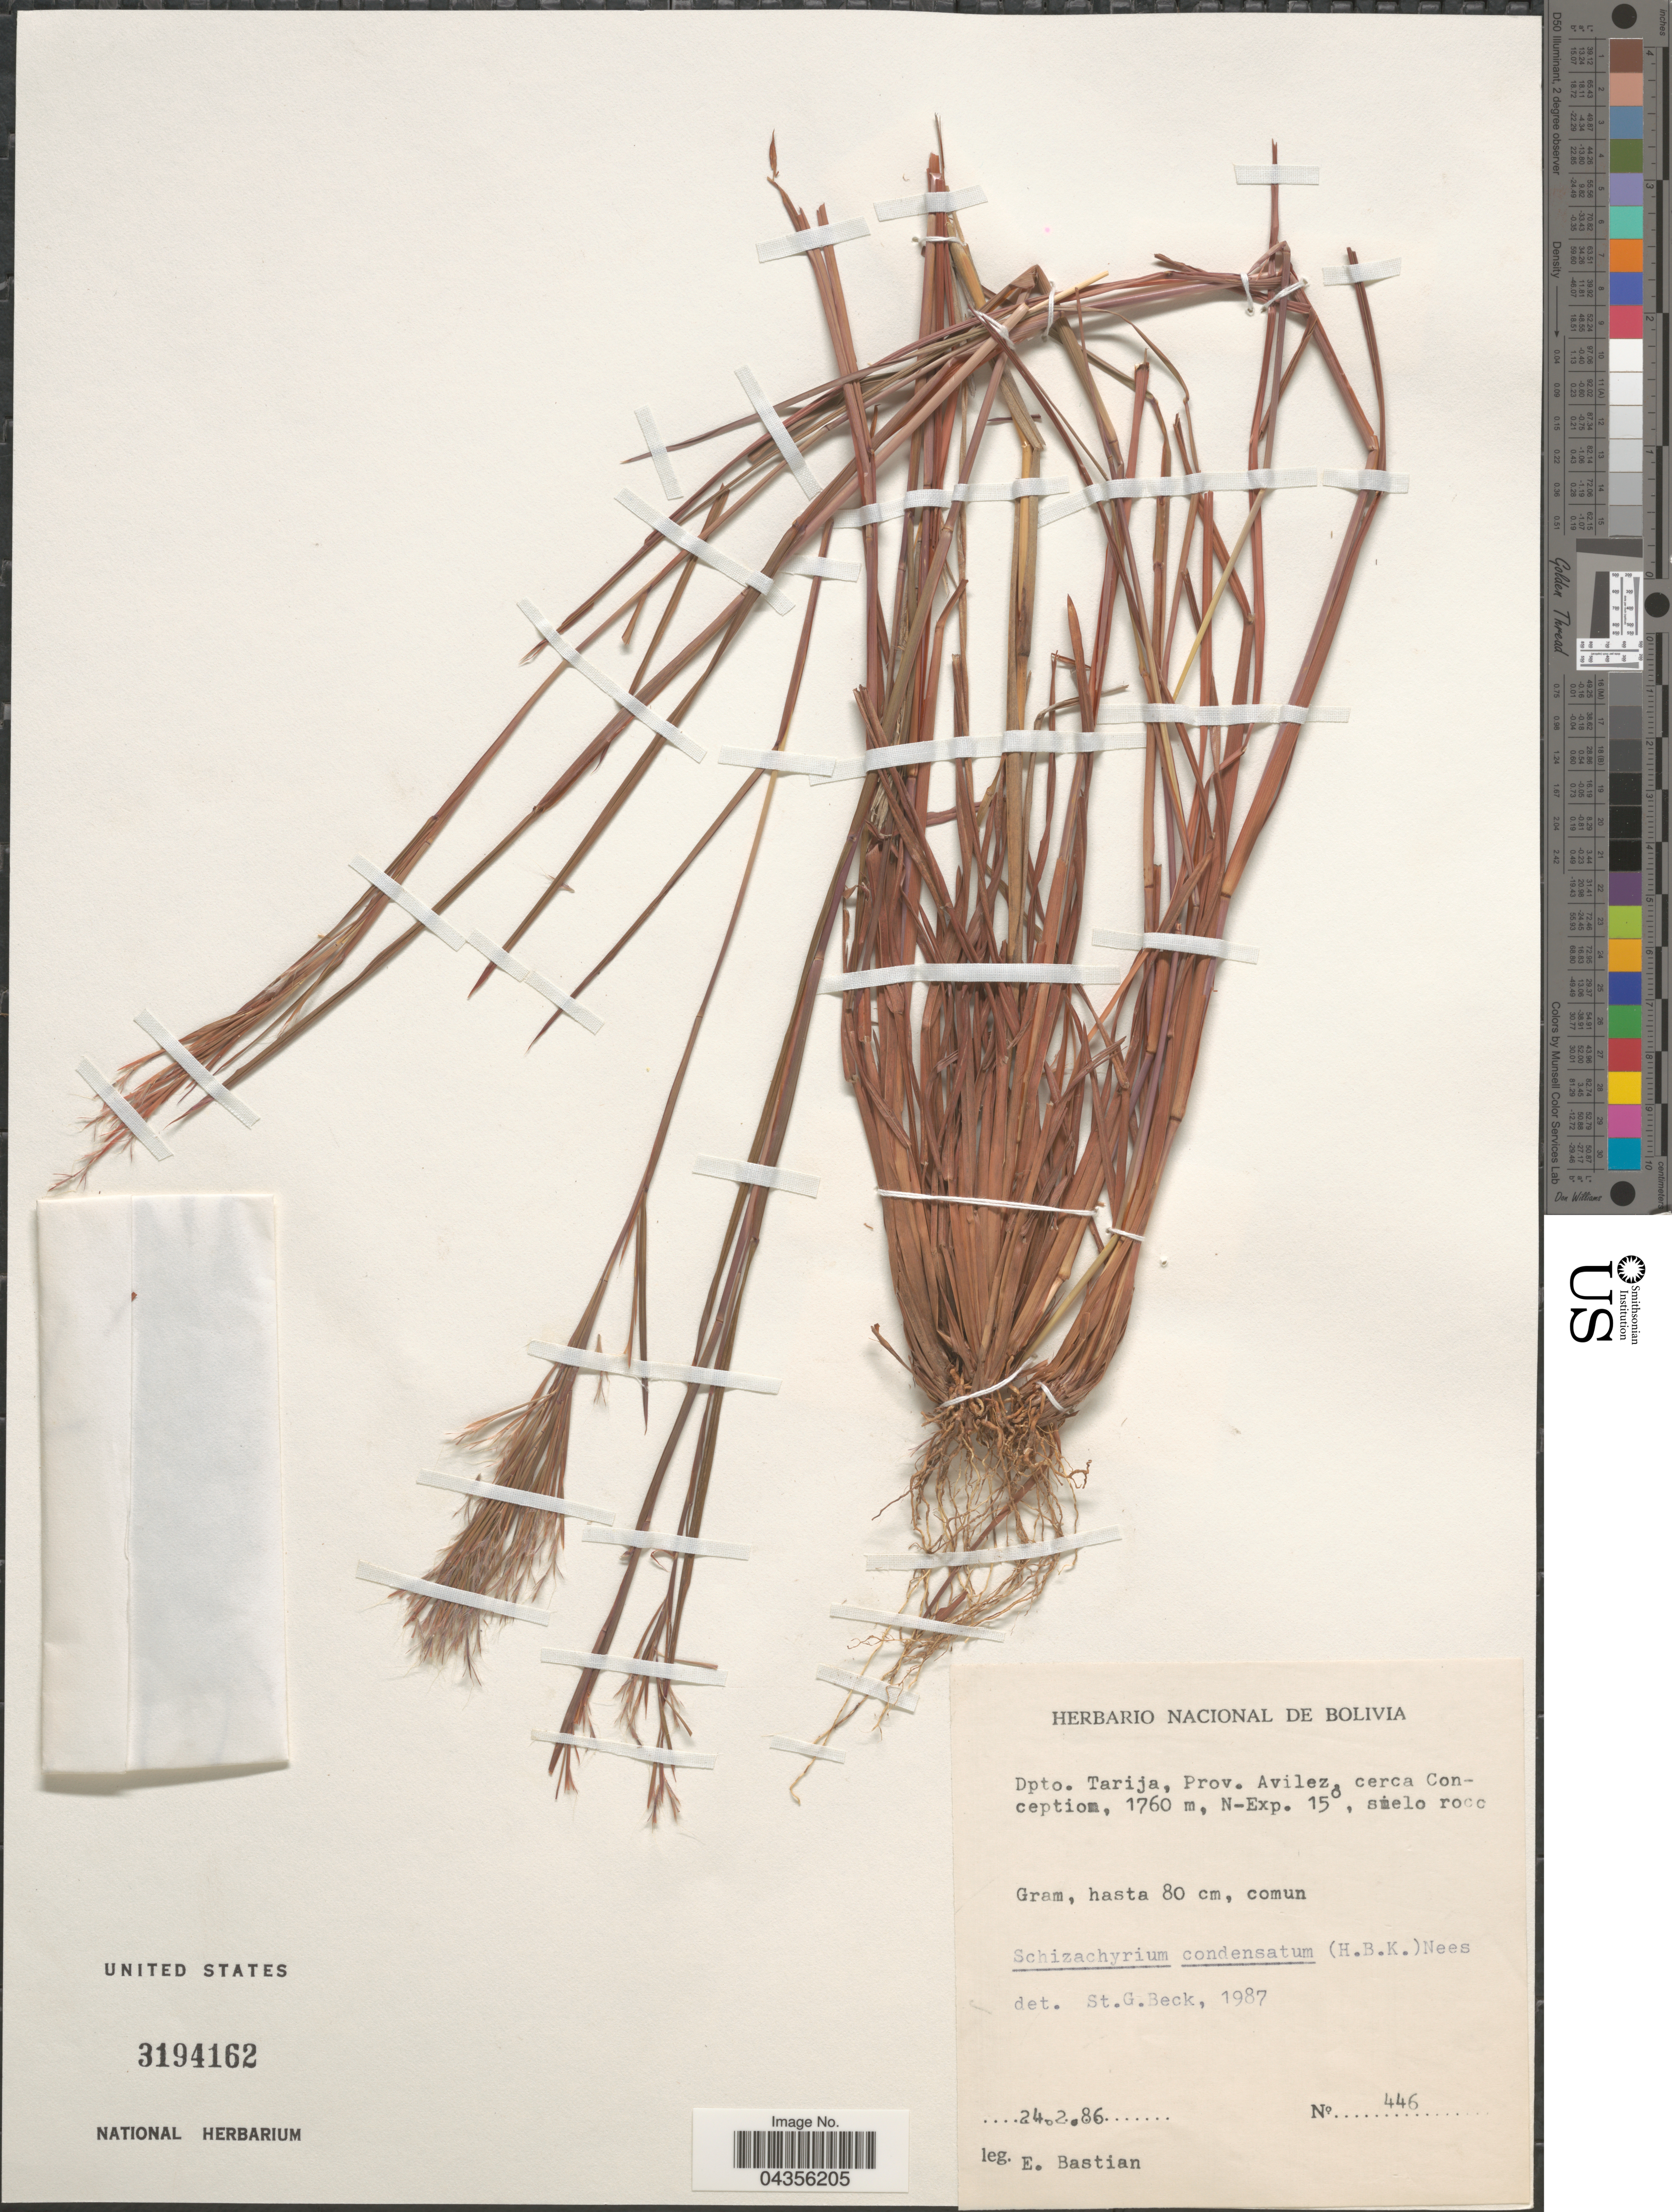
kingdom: Plantae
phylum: Tracheophyta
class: Liliopsida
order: Poales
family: Poaceae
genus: Schizachyrium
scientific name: Schizachyrium condensatum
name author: (Kunth) Nees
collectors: E. Bastian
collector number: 446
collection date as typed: Transcribed d/m/y: 24/2/86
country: Bolivia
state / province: Tarija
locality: Dpto. Tarija, Prov. Avilez, cerca Conception, N-Exp. 15.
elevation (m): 1760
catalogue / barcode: US 3194162